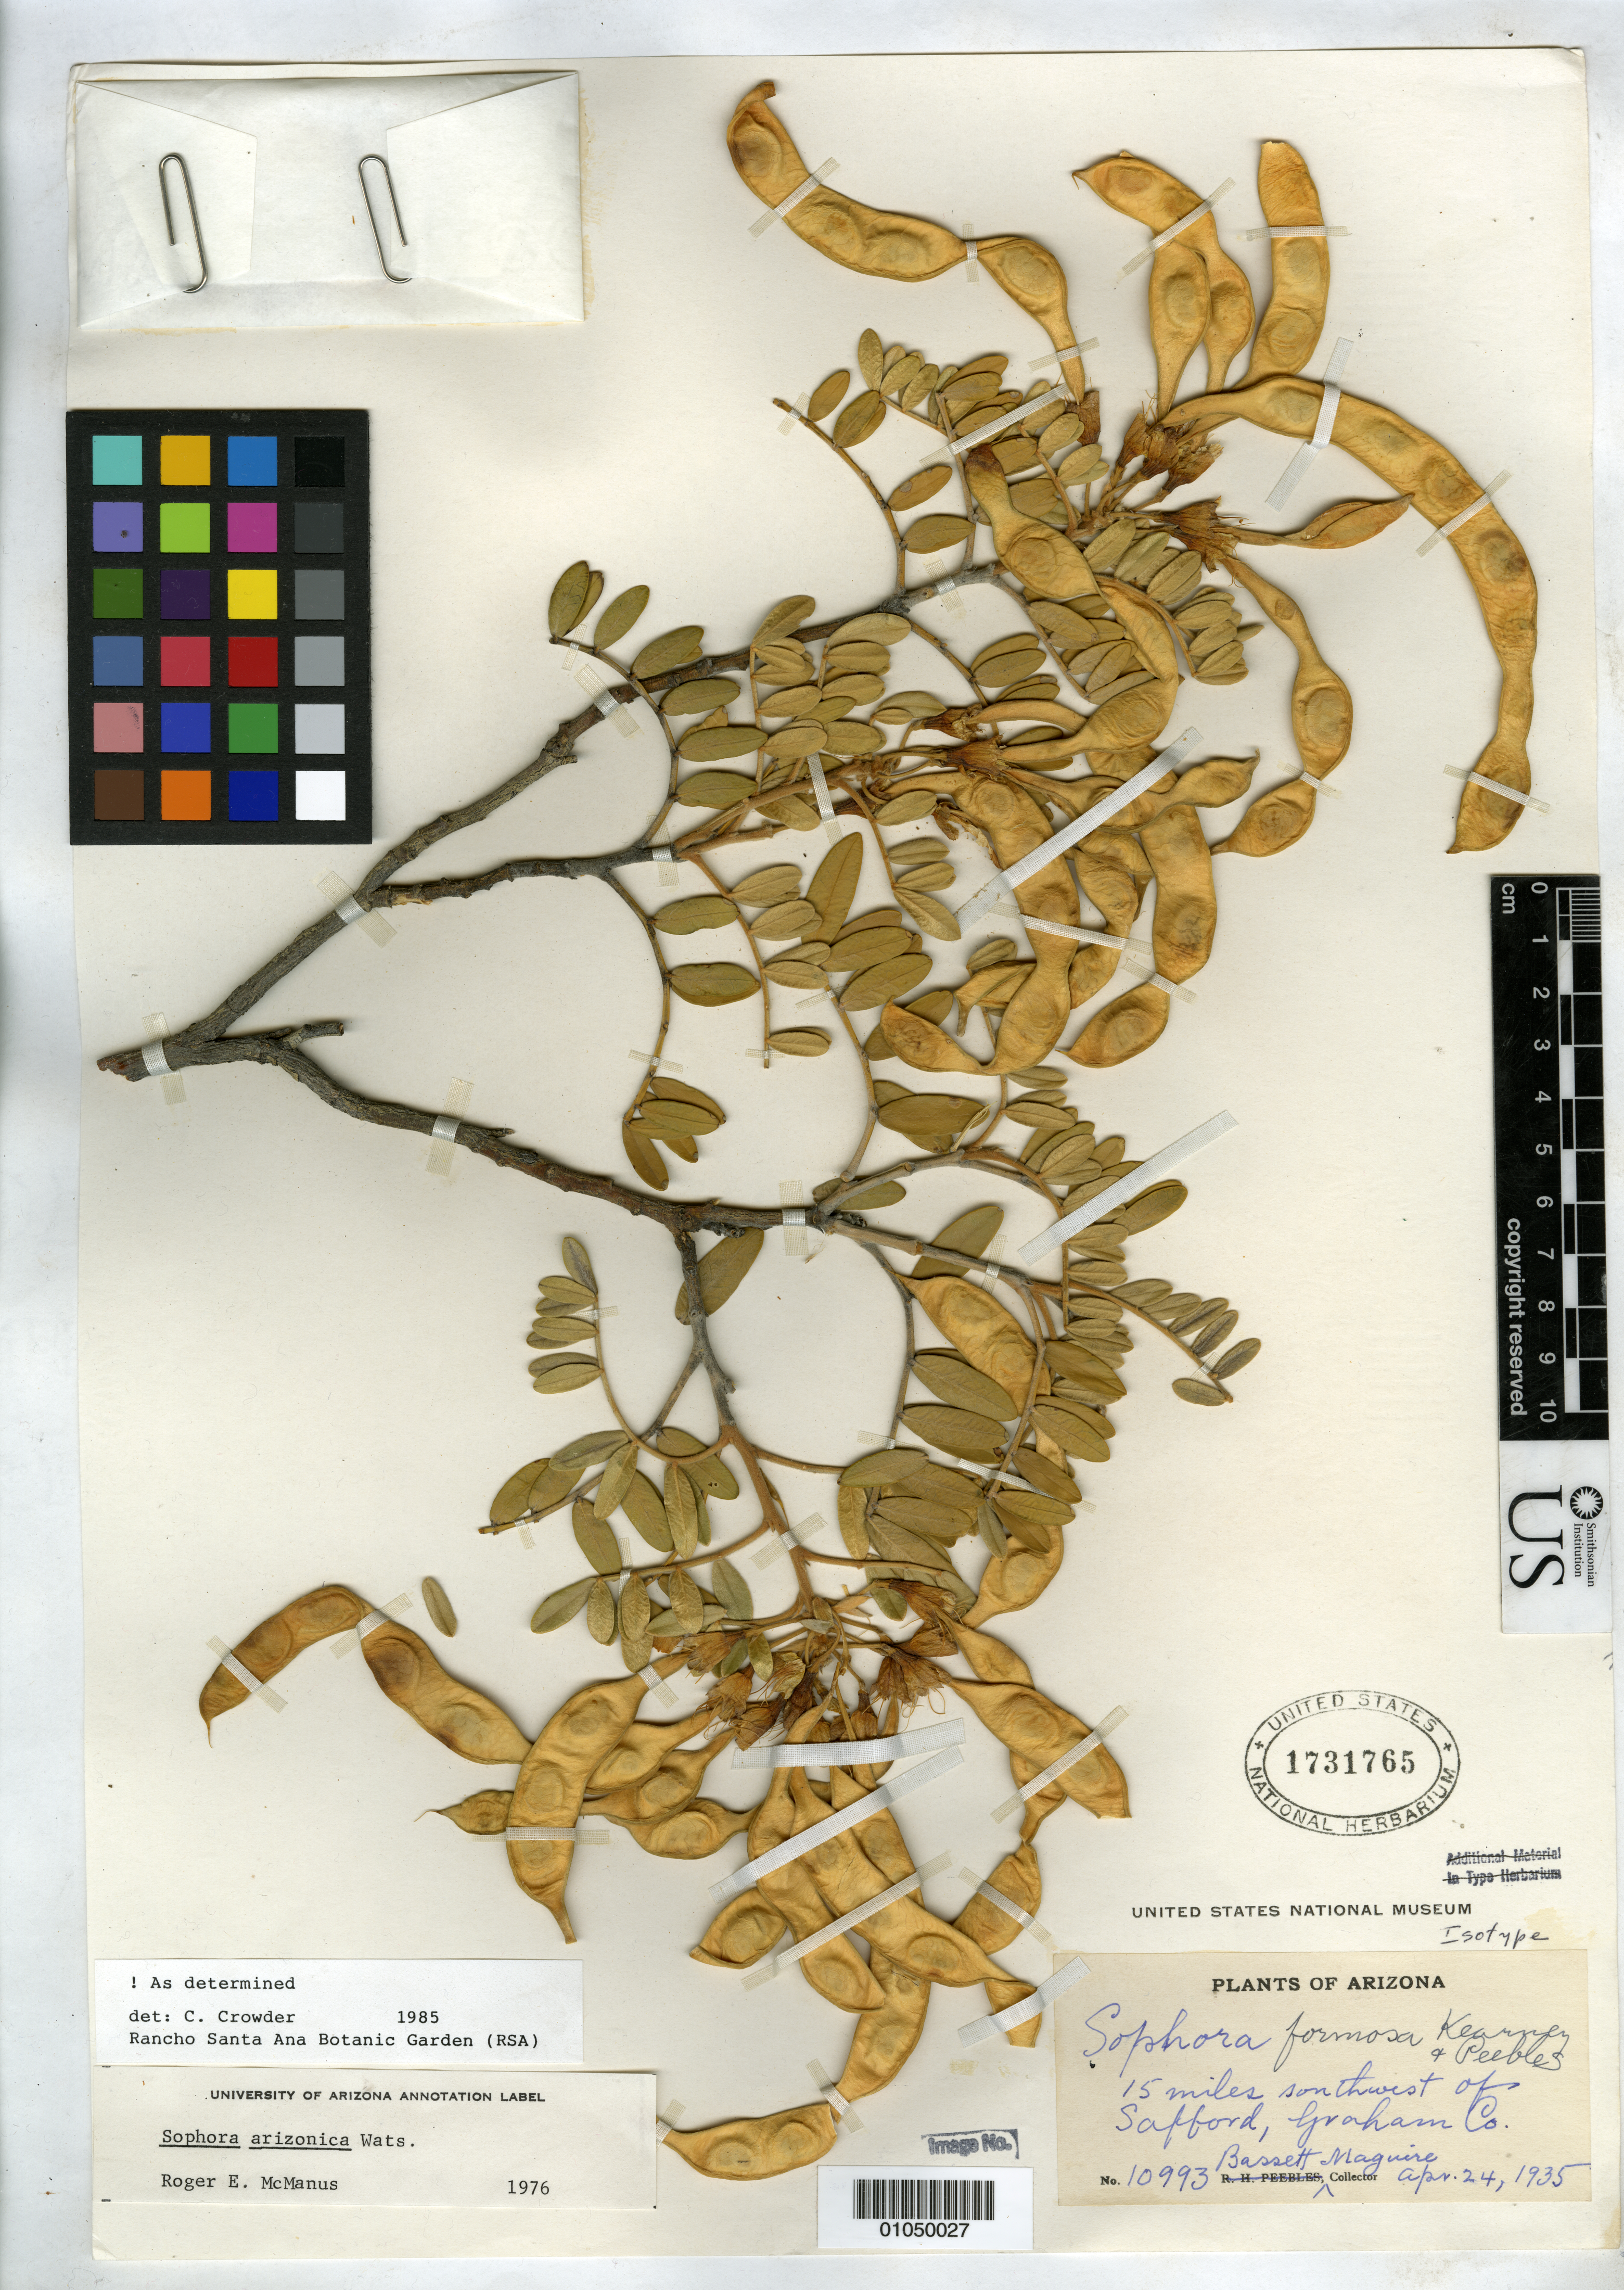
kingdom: Plantae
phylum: Tracheophyta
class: Magnoliopsida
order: Fabales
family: Fabaceae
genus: Sophora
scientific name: Sophora formosa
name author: Kearney & Peebles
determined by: McManus, R. E.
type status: Isotype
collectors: B. Maguire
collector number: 10993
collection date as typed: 24 Apr 1935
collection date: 1935-04-24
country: United States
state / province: Arizona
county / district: Graham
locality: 15 miles southwest of Safford, Graham Co.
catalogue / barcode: US 1731765